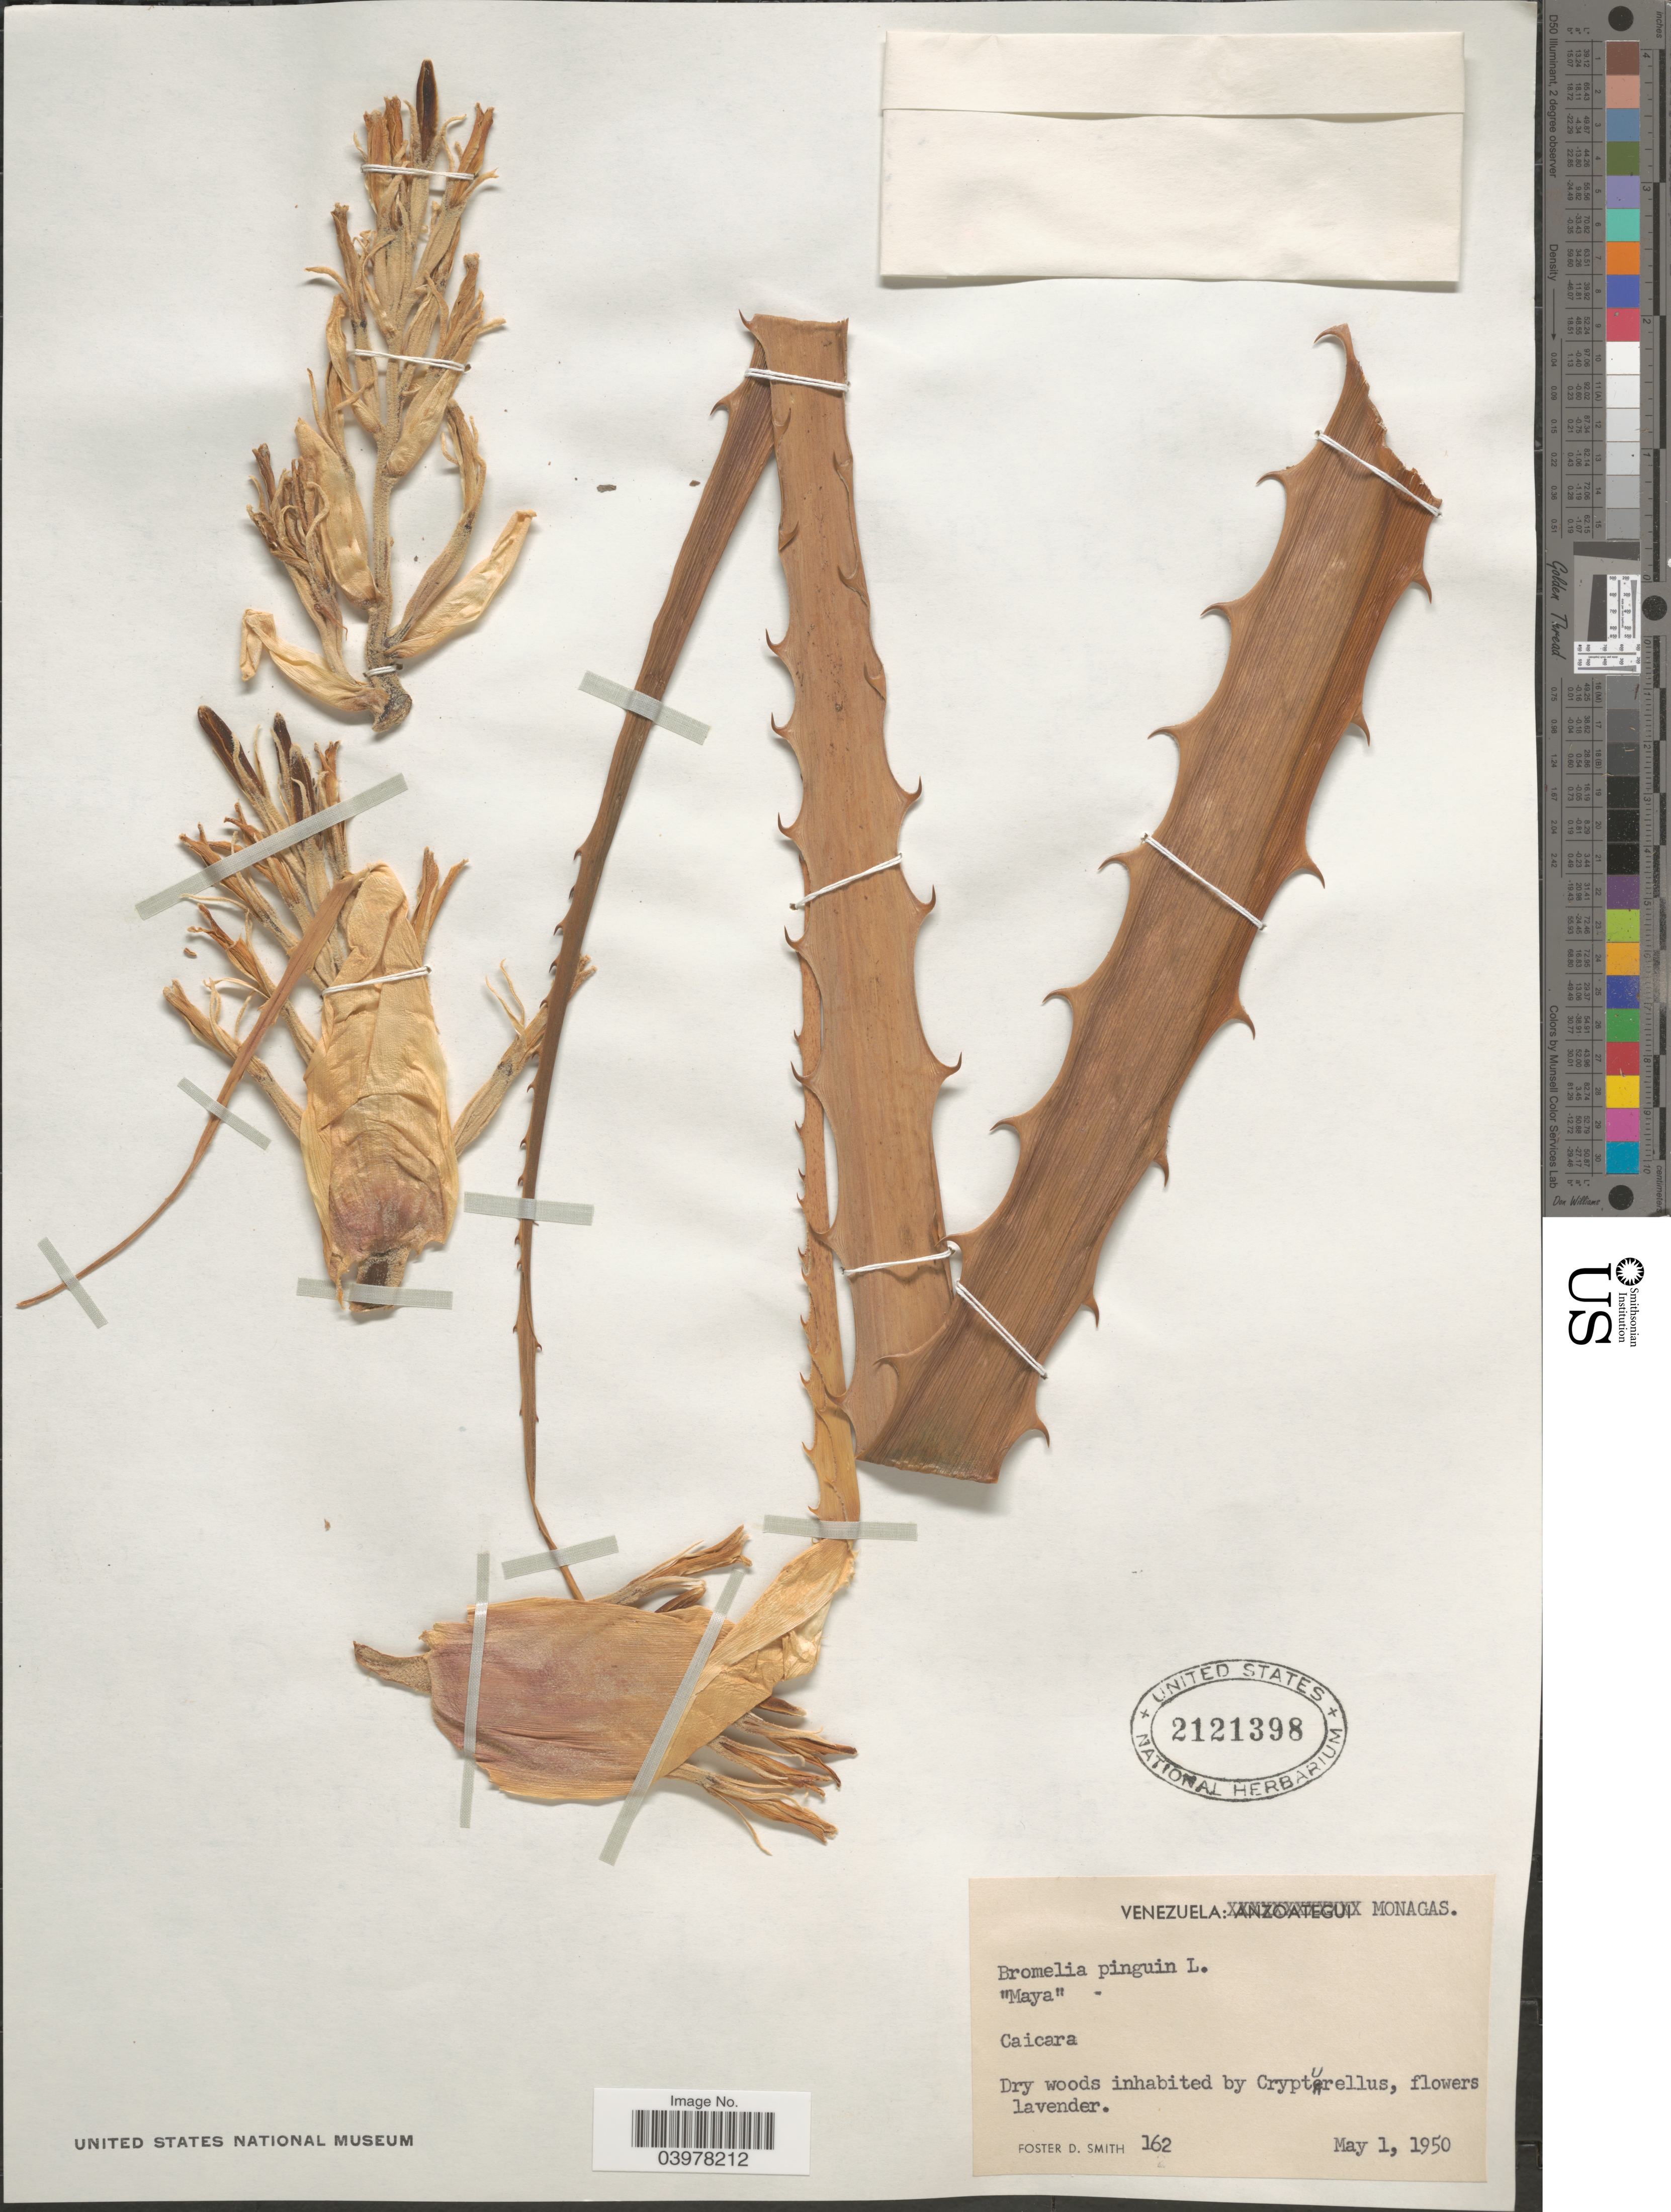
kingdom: Plantae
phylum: Tracheophyta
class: Liliopsida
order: Poales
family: Bromeliaceae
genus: Bromelia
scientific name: Bromelia pinguin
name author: L.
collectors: F. Smith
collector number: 162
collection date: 1950-05-01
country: Venezuela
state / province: Monagas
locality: Caicara.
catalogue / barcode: US 2121398